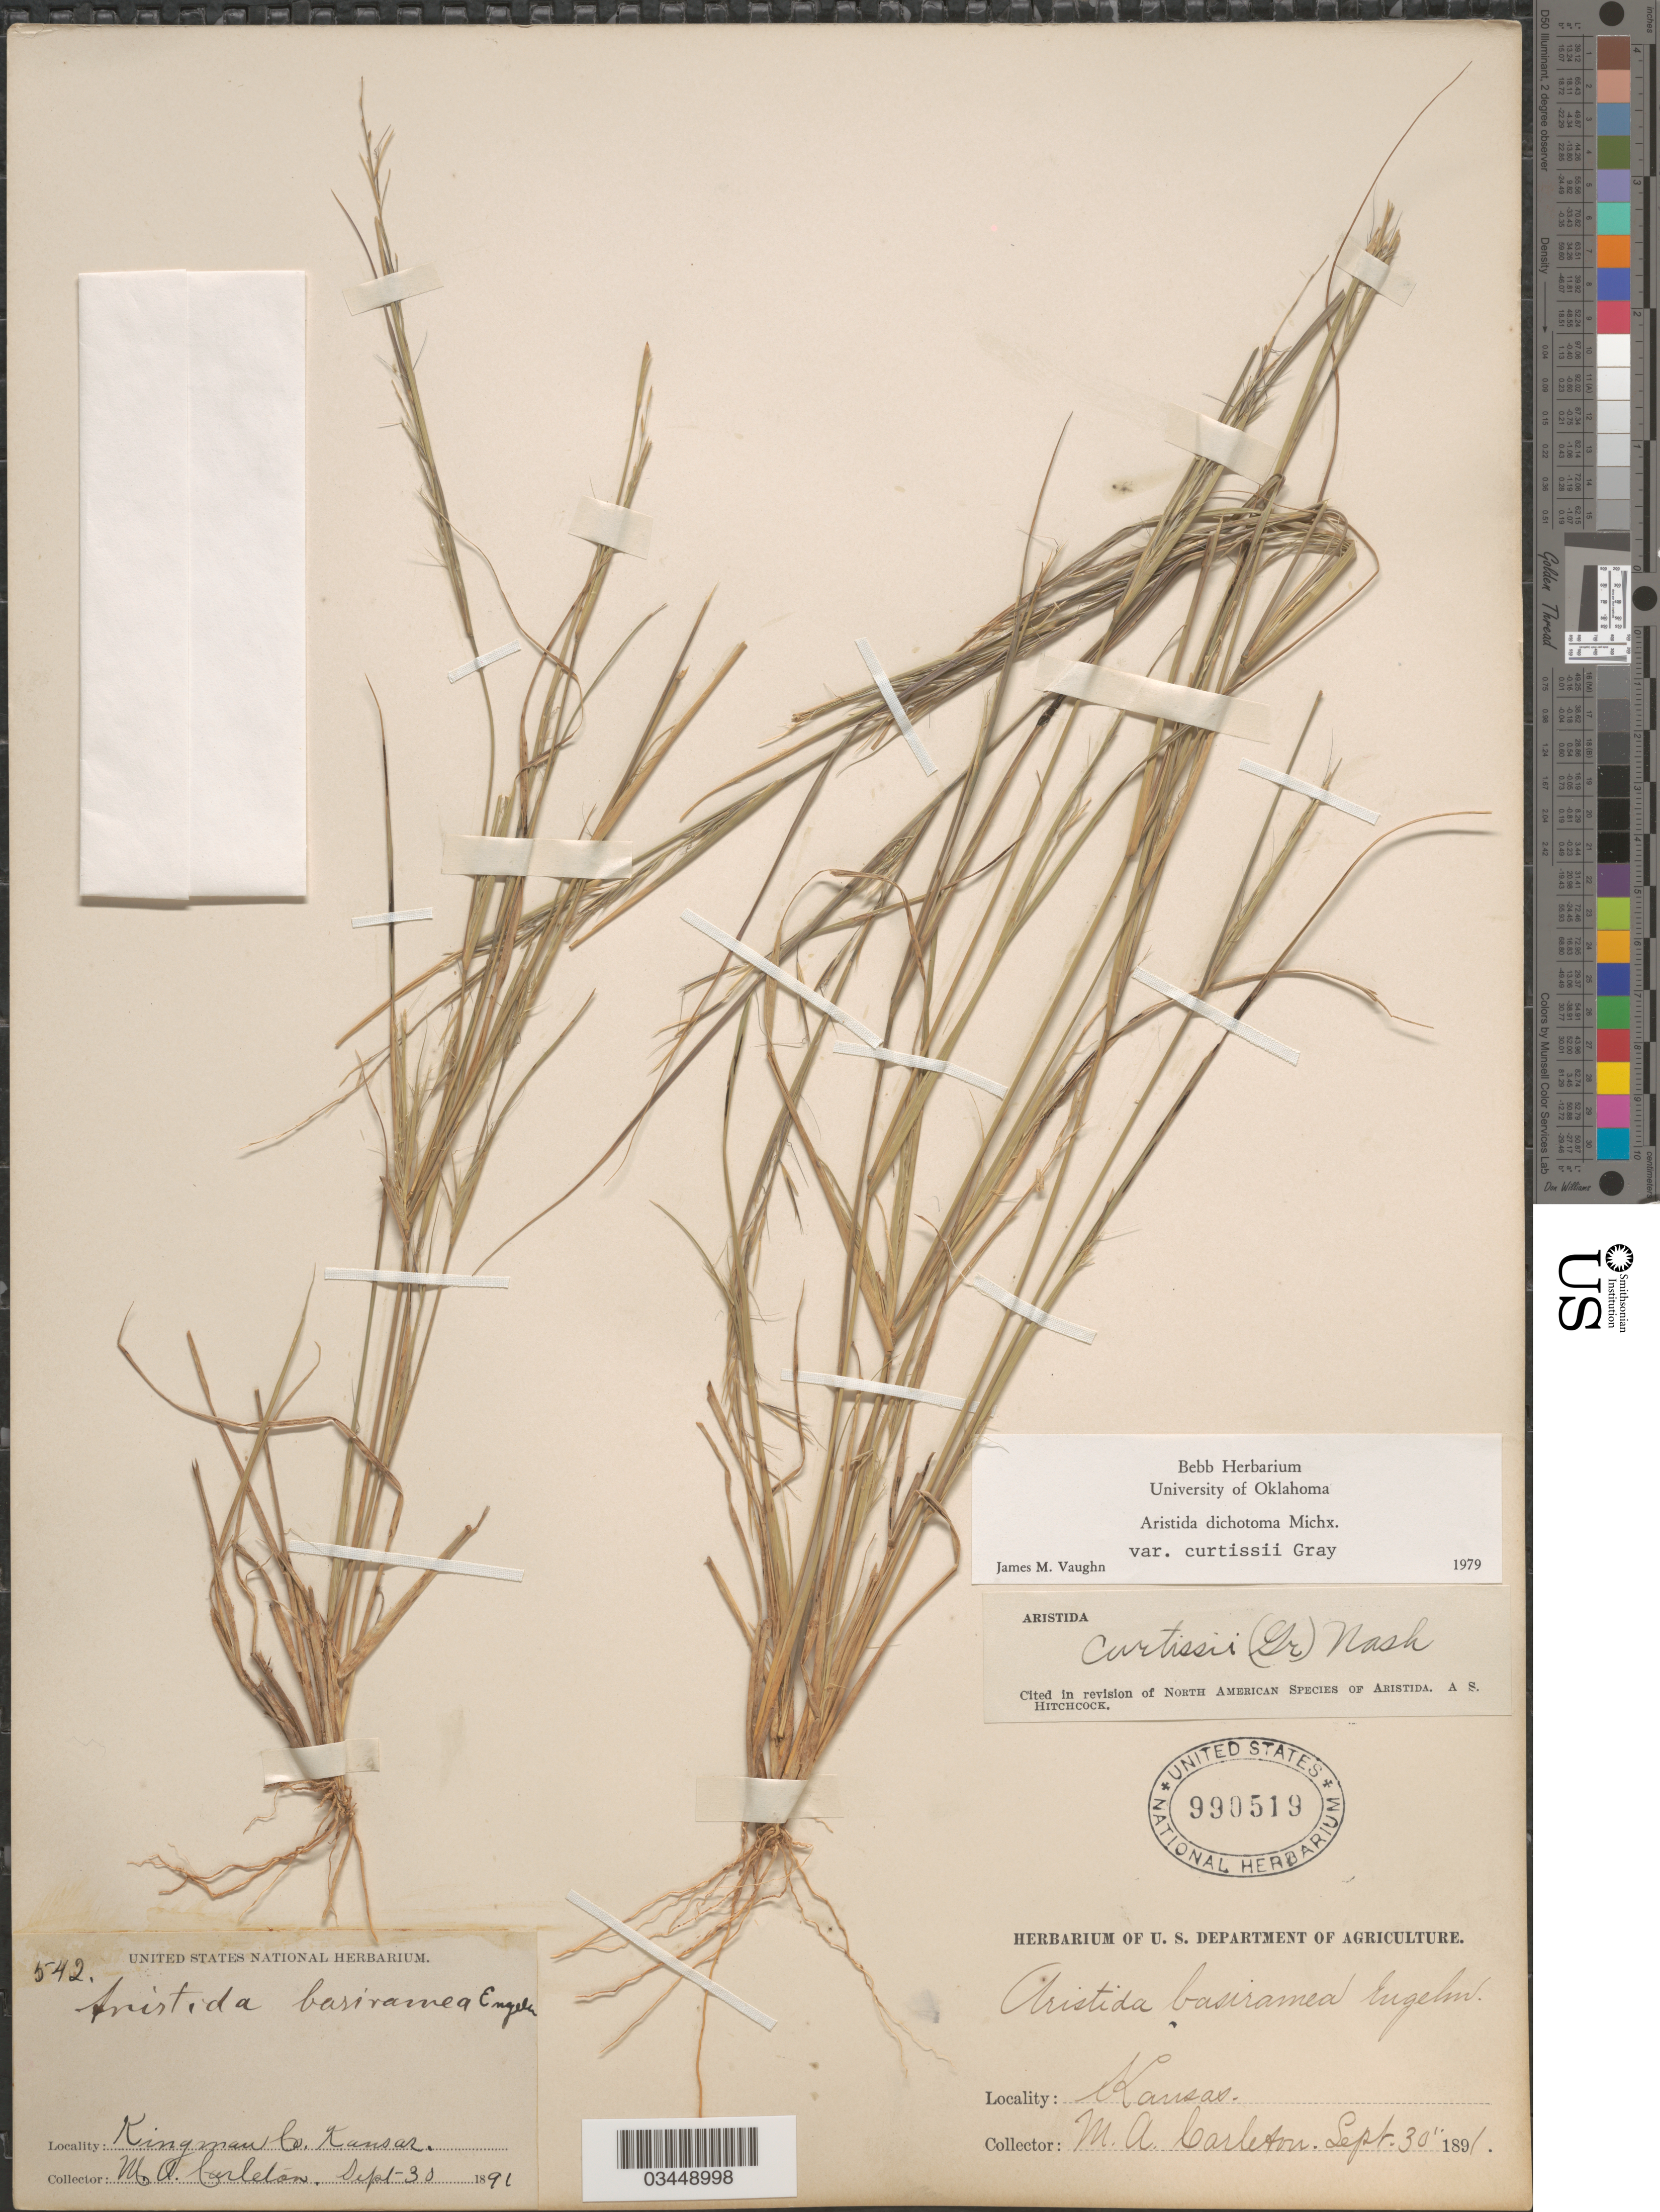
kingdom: Plantae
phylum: Tracheophyta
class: Liliopsida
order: Poales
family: Poaceae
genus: Aristida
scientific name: Aristida dichotoma var. curtisii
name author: A. Gray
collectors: M. A. Carleton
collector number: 542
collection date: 1891-09-30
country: United States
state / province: Kansas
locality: Kingman Co.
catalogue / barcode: US 990519